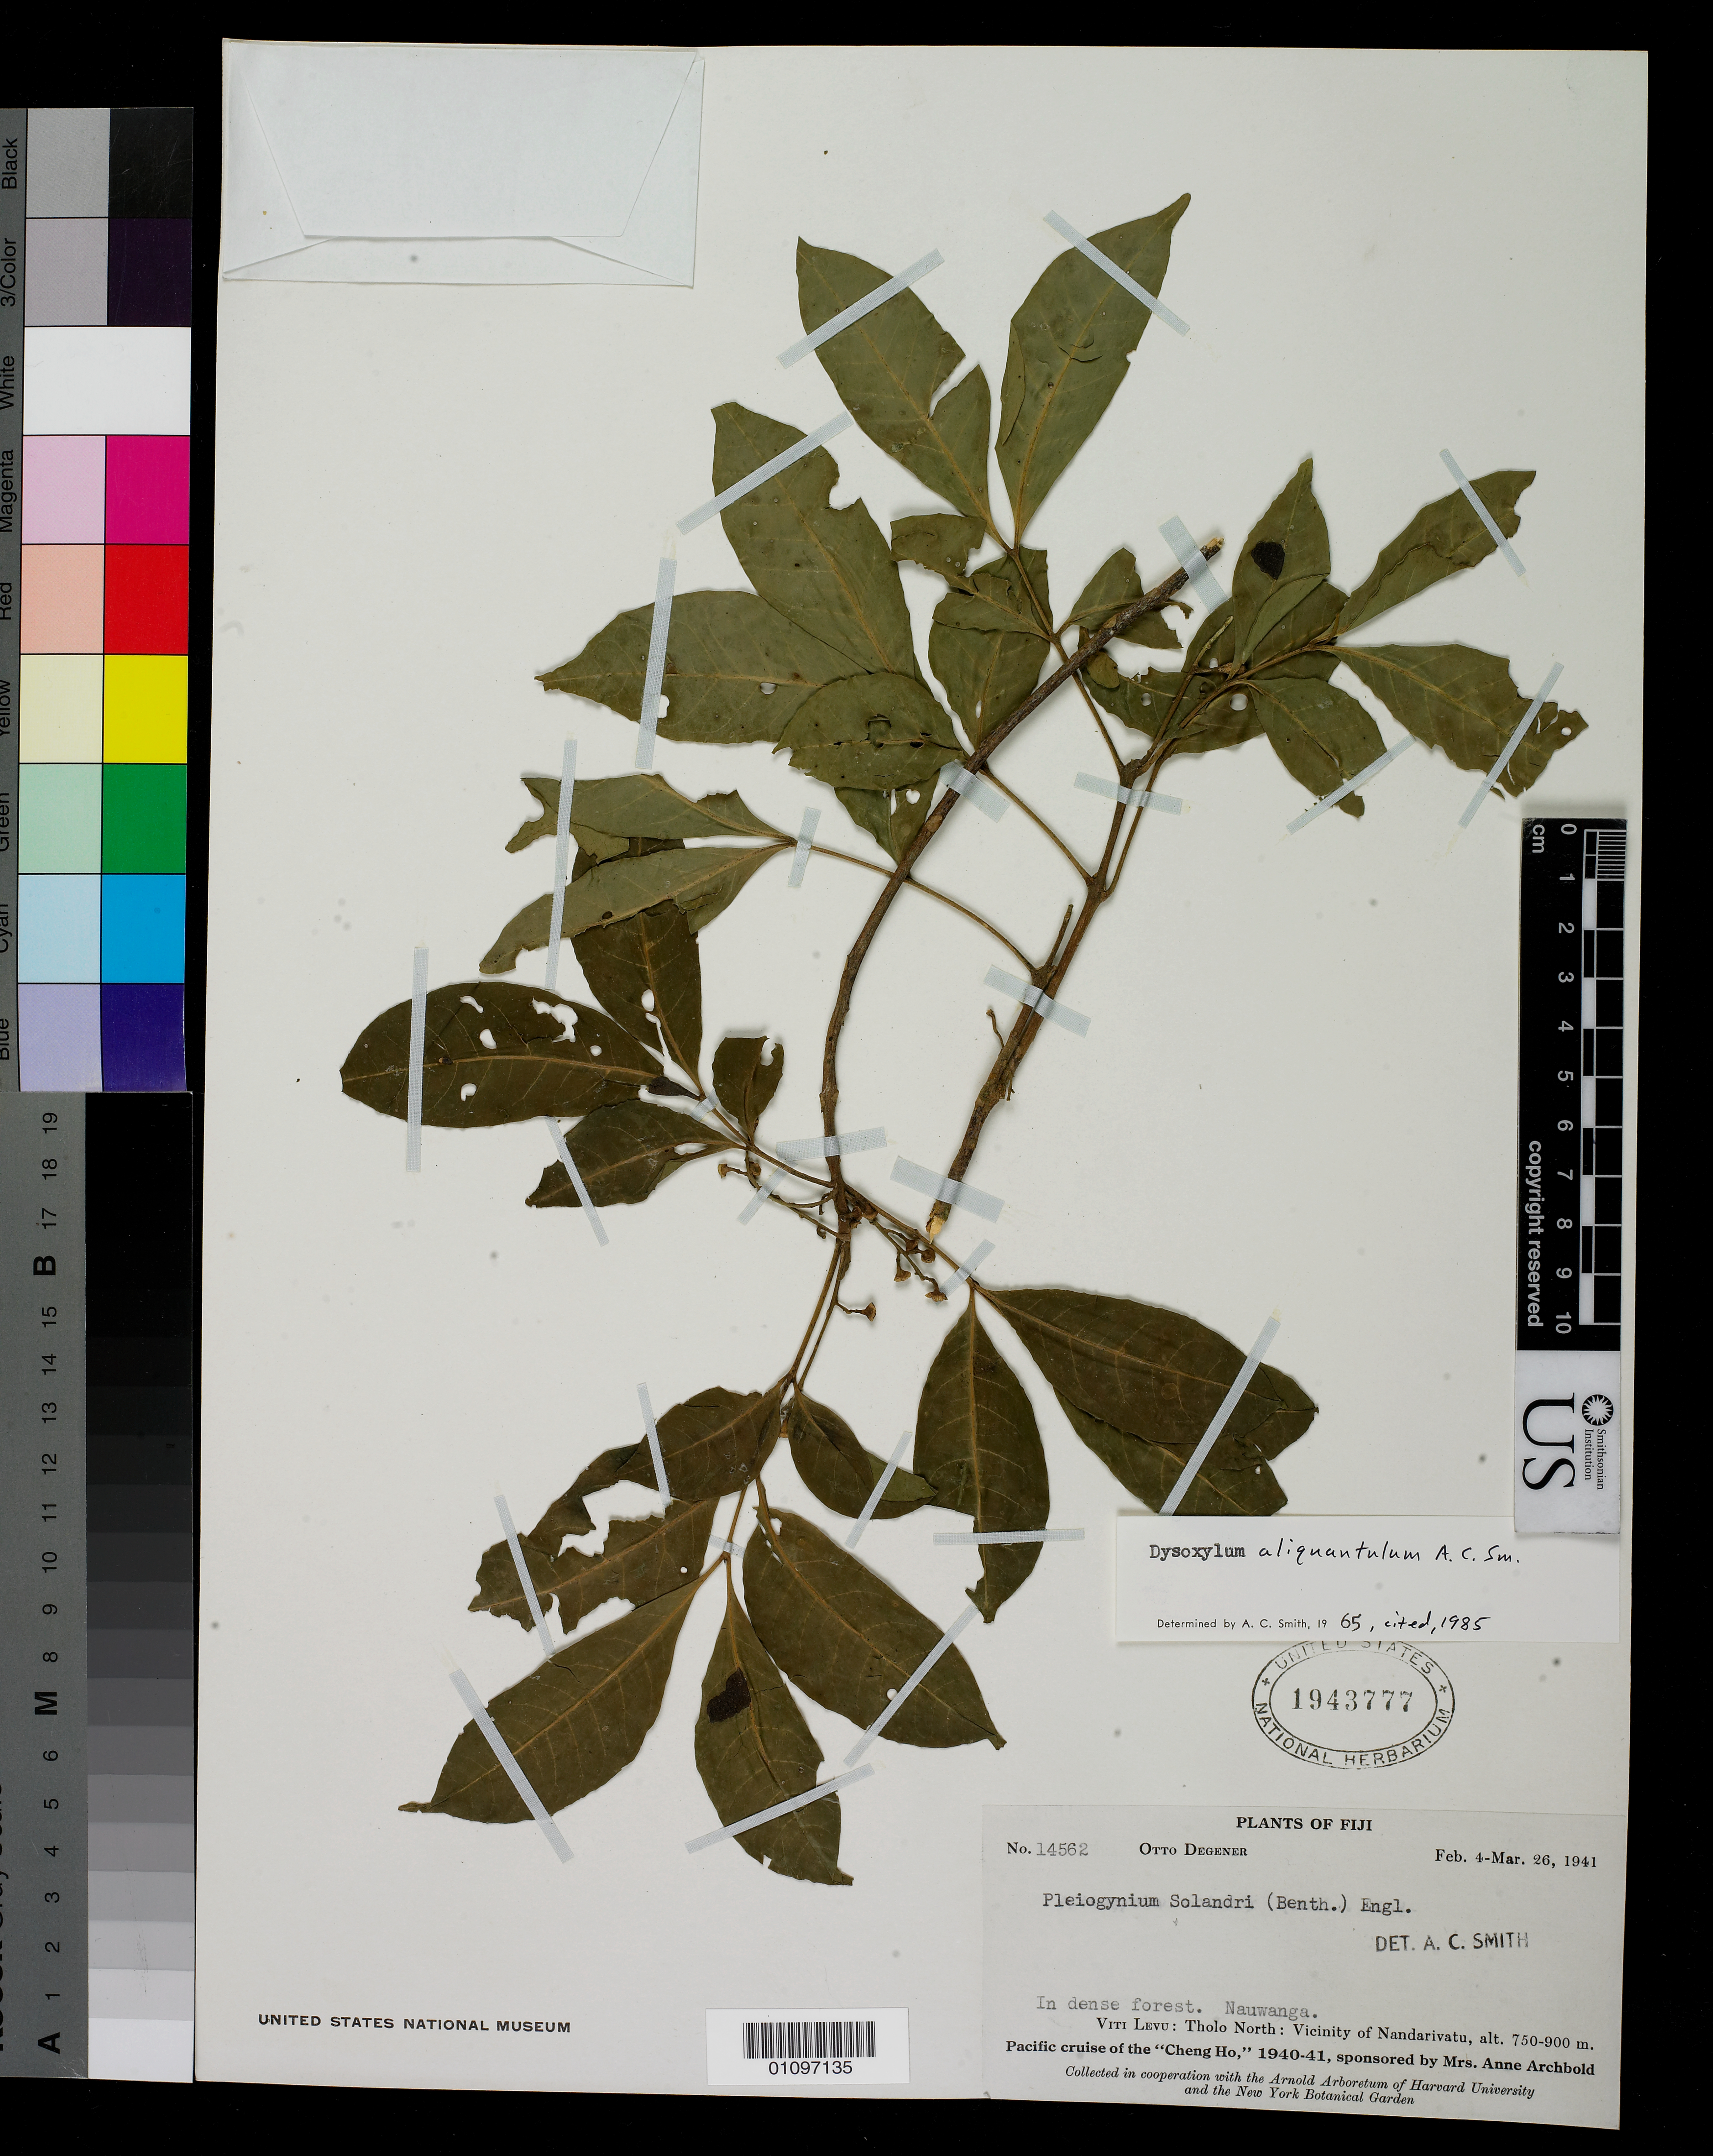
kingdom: Plantae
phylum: Tracheophyta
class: Magnoliopsida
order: Sapindales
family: Meliaceae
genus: Didymocheton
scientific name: Didymocheton aliquantulus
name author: (A.C. Sm.) Holzmeyer & Hauenschild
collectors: O. Degener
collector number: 14562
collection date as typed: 04 Feb 1941 to 26 Mar 1941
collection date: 1941-02-04/1941-03-26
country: Fiji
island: Viti Levu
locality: Tholo North: Vicinity of Nandarivatu.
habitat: Dense forest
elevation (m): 750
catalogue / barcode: US 1943777